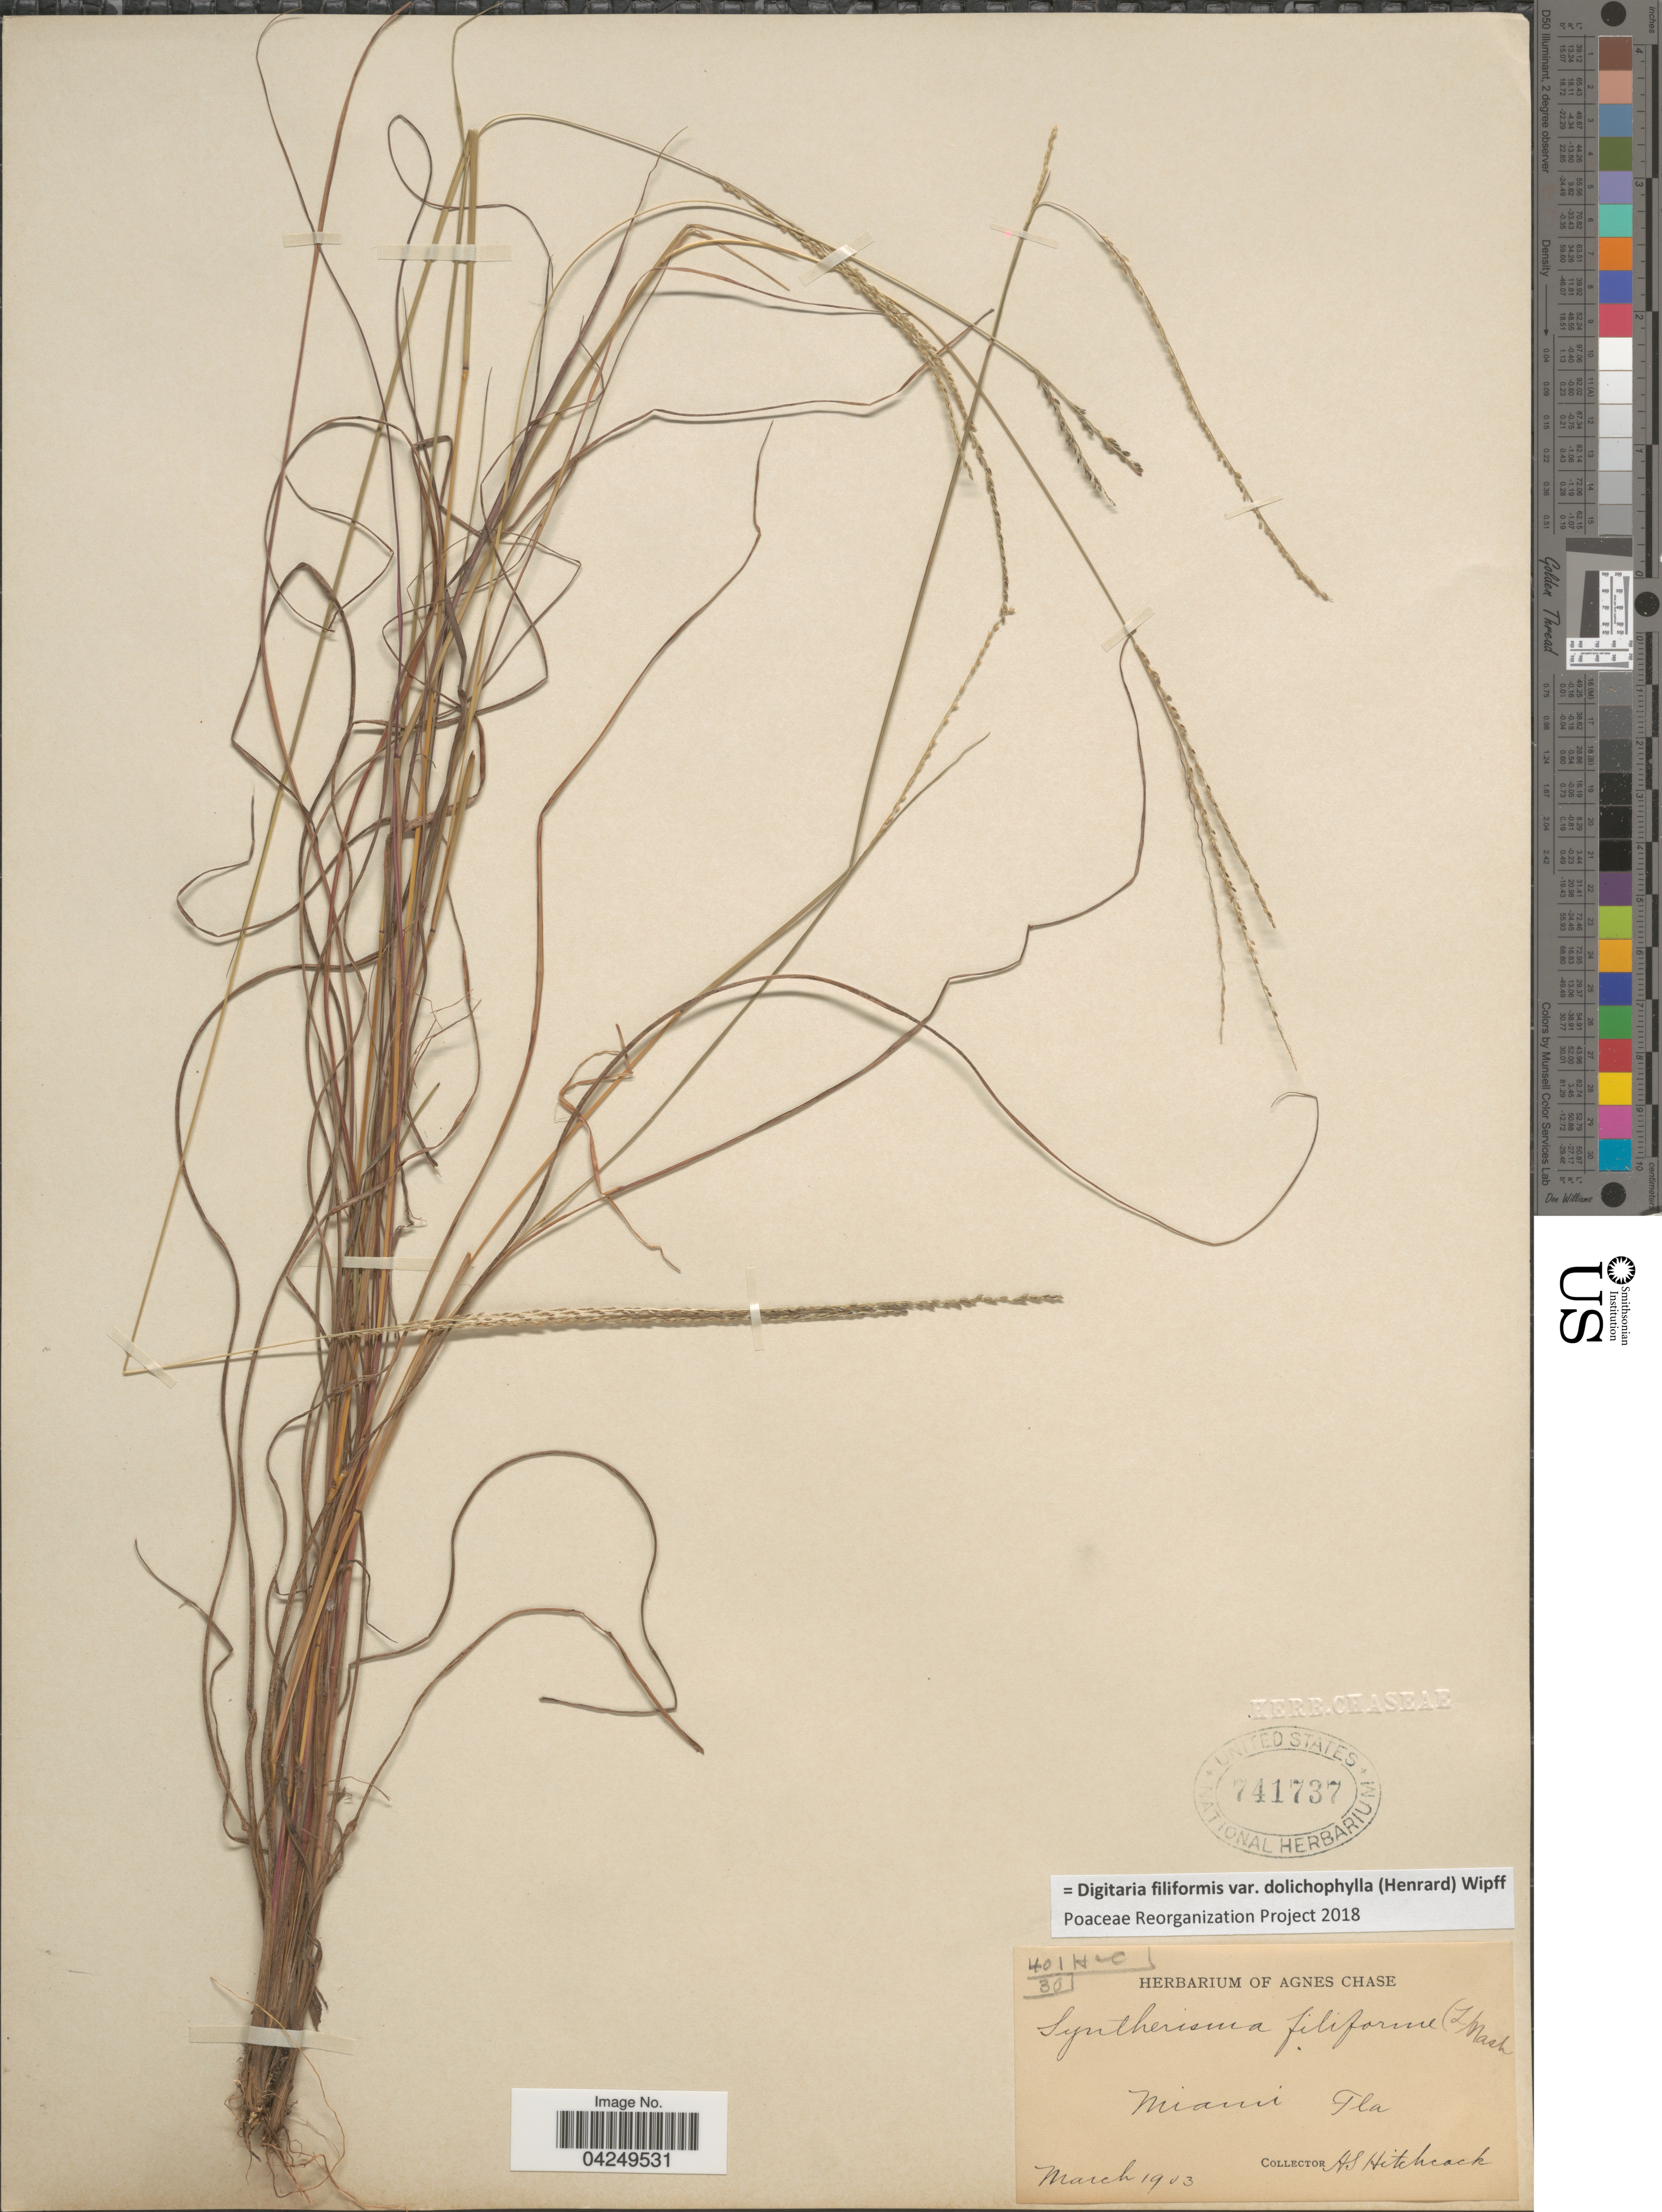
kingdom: Plantae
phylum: Tracheophyta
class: Liliopsida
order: Poales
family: Poaceae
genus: Digitaria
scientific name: Digitaria filiformis var. dolichophylla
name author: (Henr.) Wipff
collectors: A. S. Hitchcock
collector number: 401H&C/30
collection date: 1903-03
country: United States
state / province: Florida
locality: Miami.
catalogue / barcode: US 741737